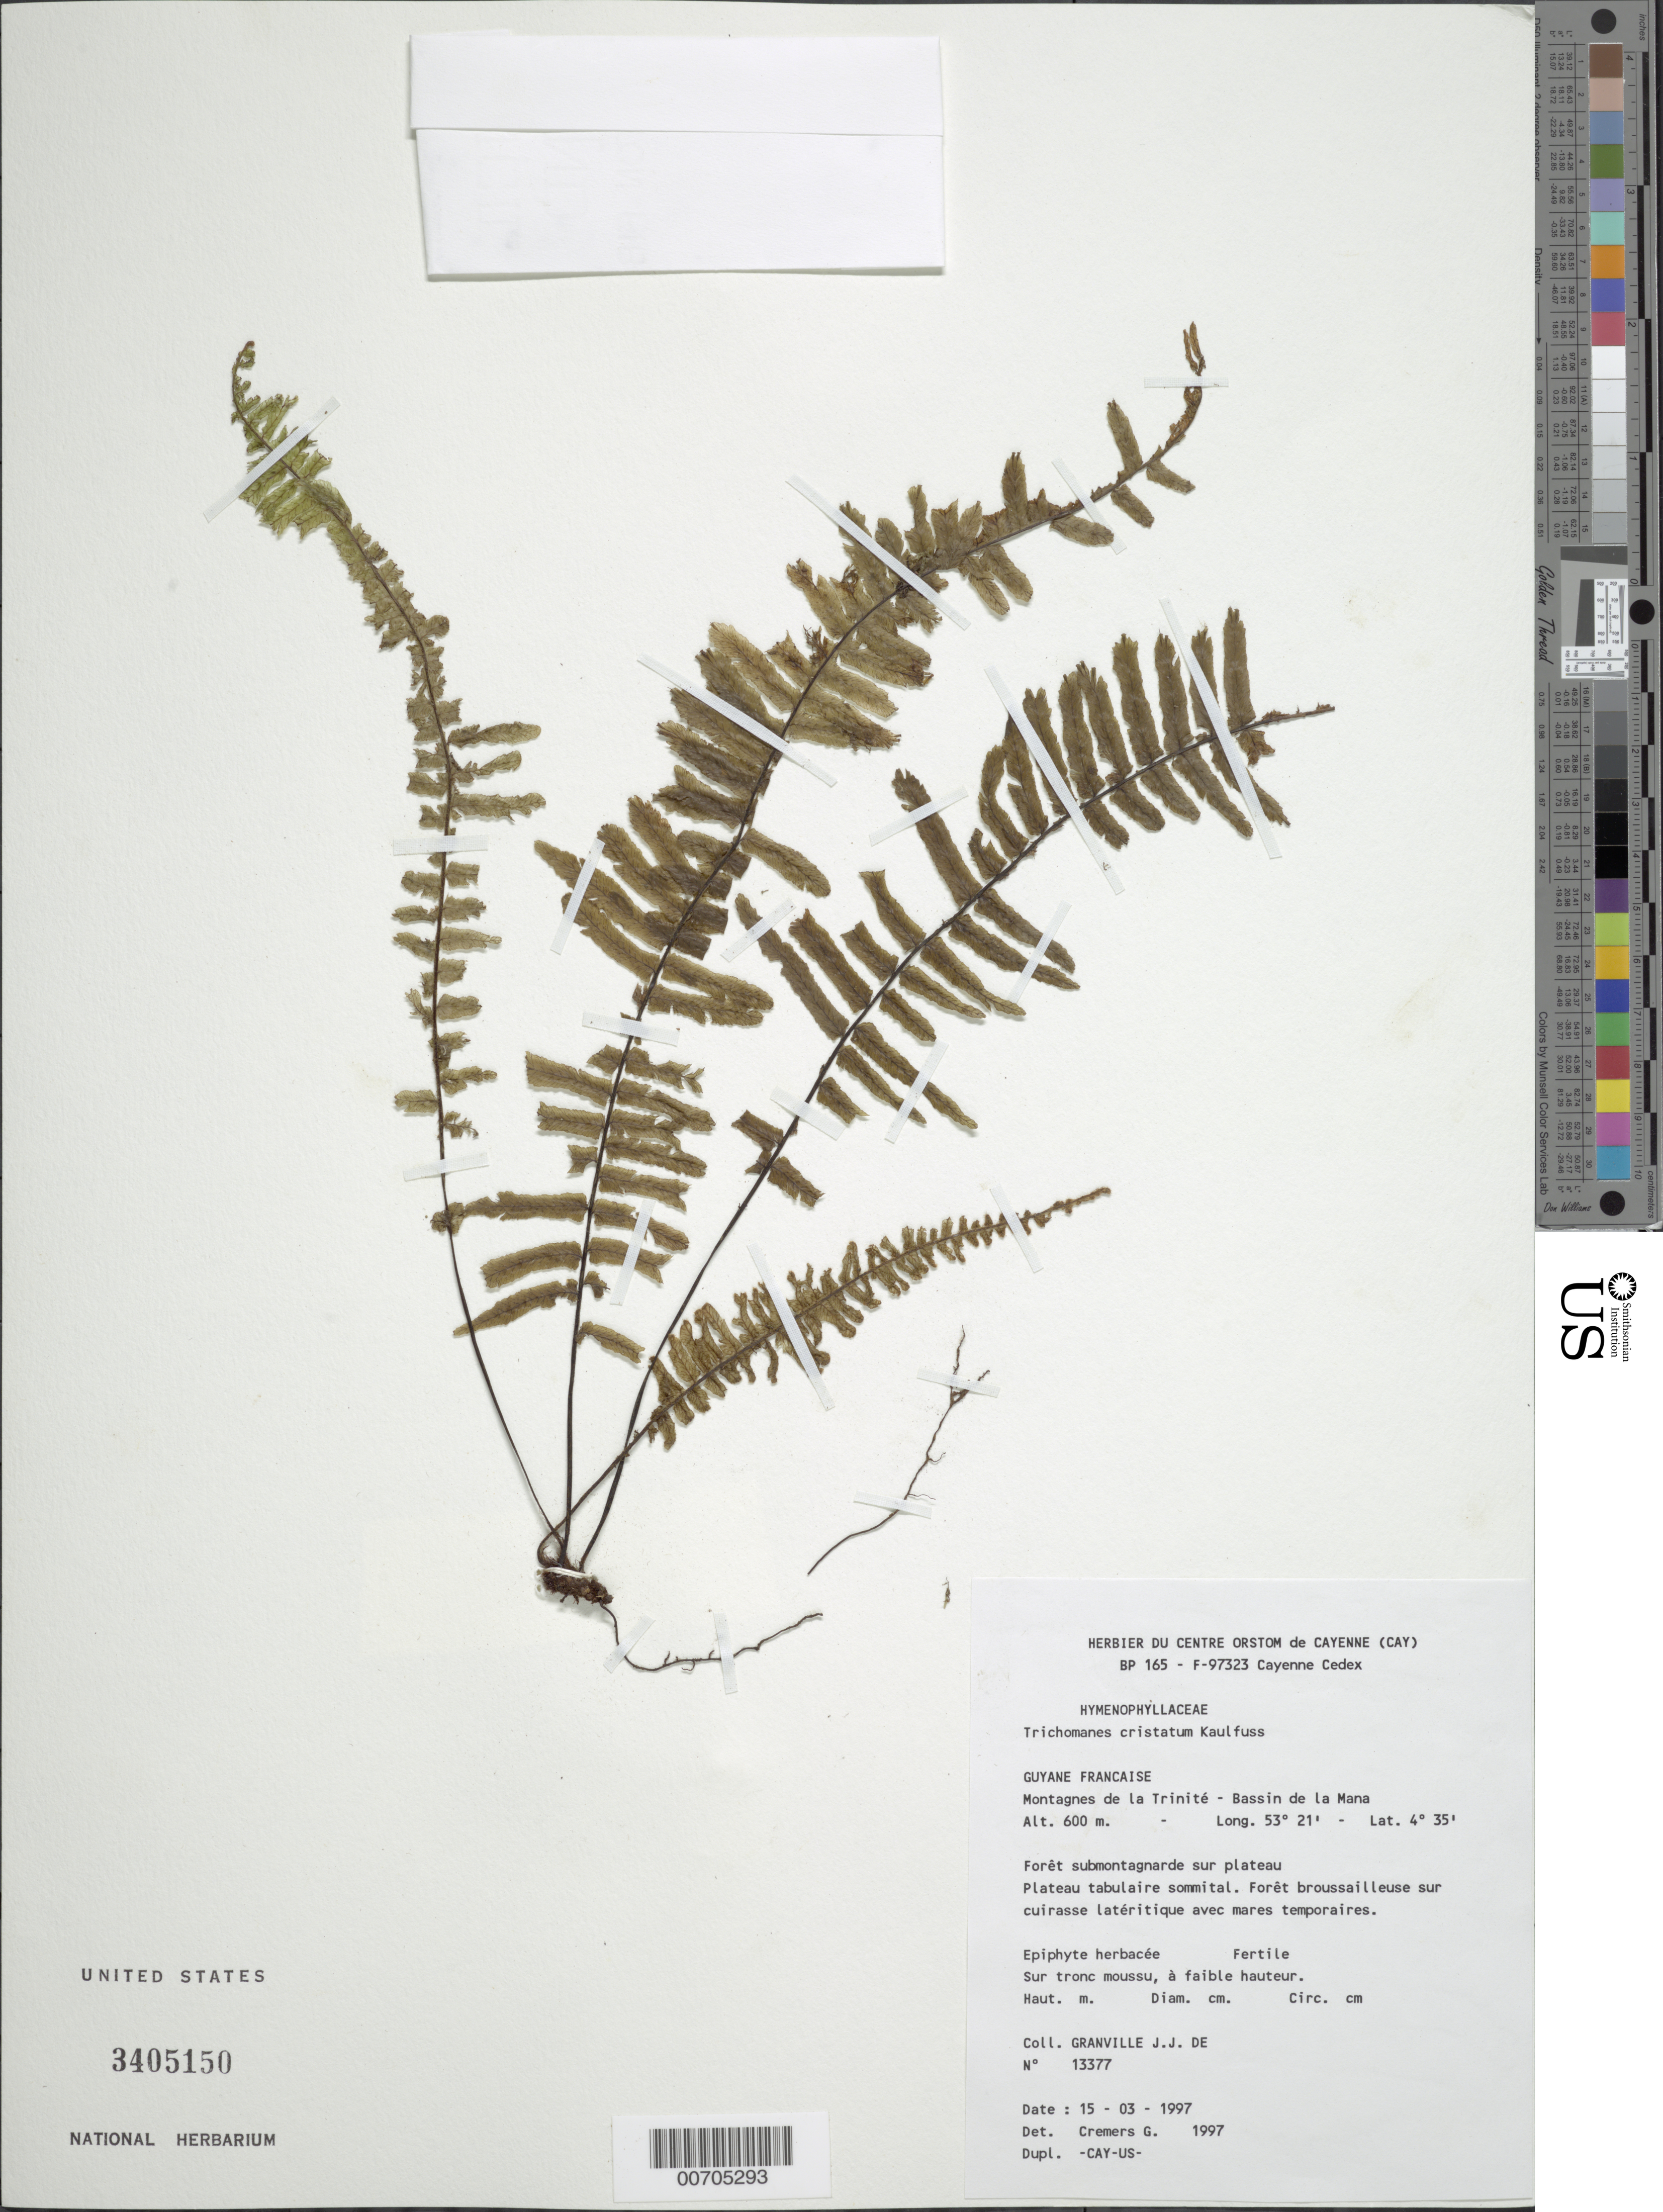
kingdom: Plantae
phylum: Tracheophyta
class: Polypodiopsida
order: Hymenophyllales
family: Hymenophyllaceae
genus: Trichomanes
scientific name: Trichomanes cristatum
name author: Kaulf.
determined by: Cremers, Georges A.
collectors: J.-J. de Granville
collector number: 13377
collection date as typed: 15-Mar-97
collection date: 1997-03-15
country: French Guiana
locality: Montagnes de la Trinité, Bassin de la Mana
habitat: Forest submontagnarde sur plateau; plateau tabulaire sommital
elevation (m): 600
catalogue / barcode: US 3405150